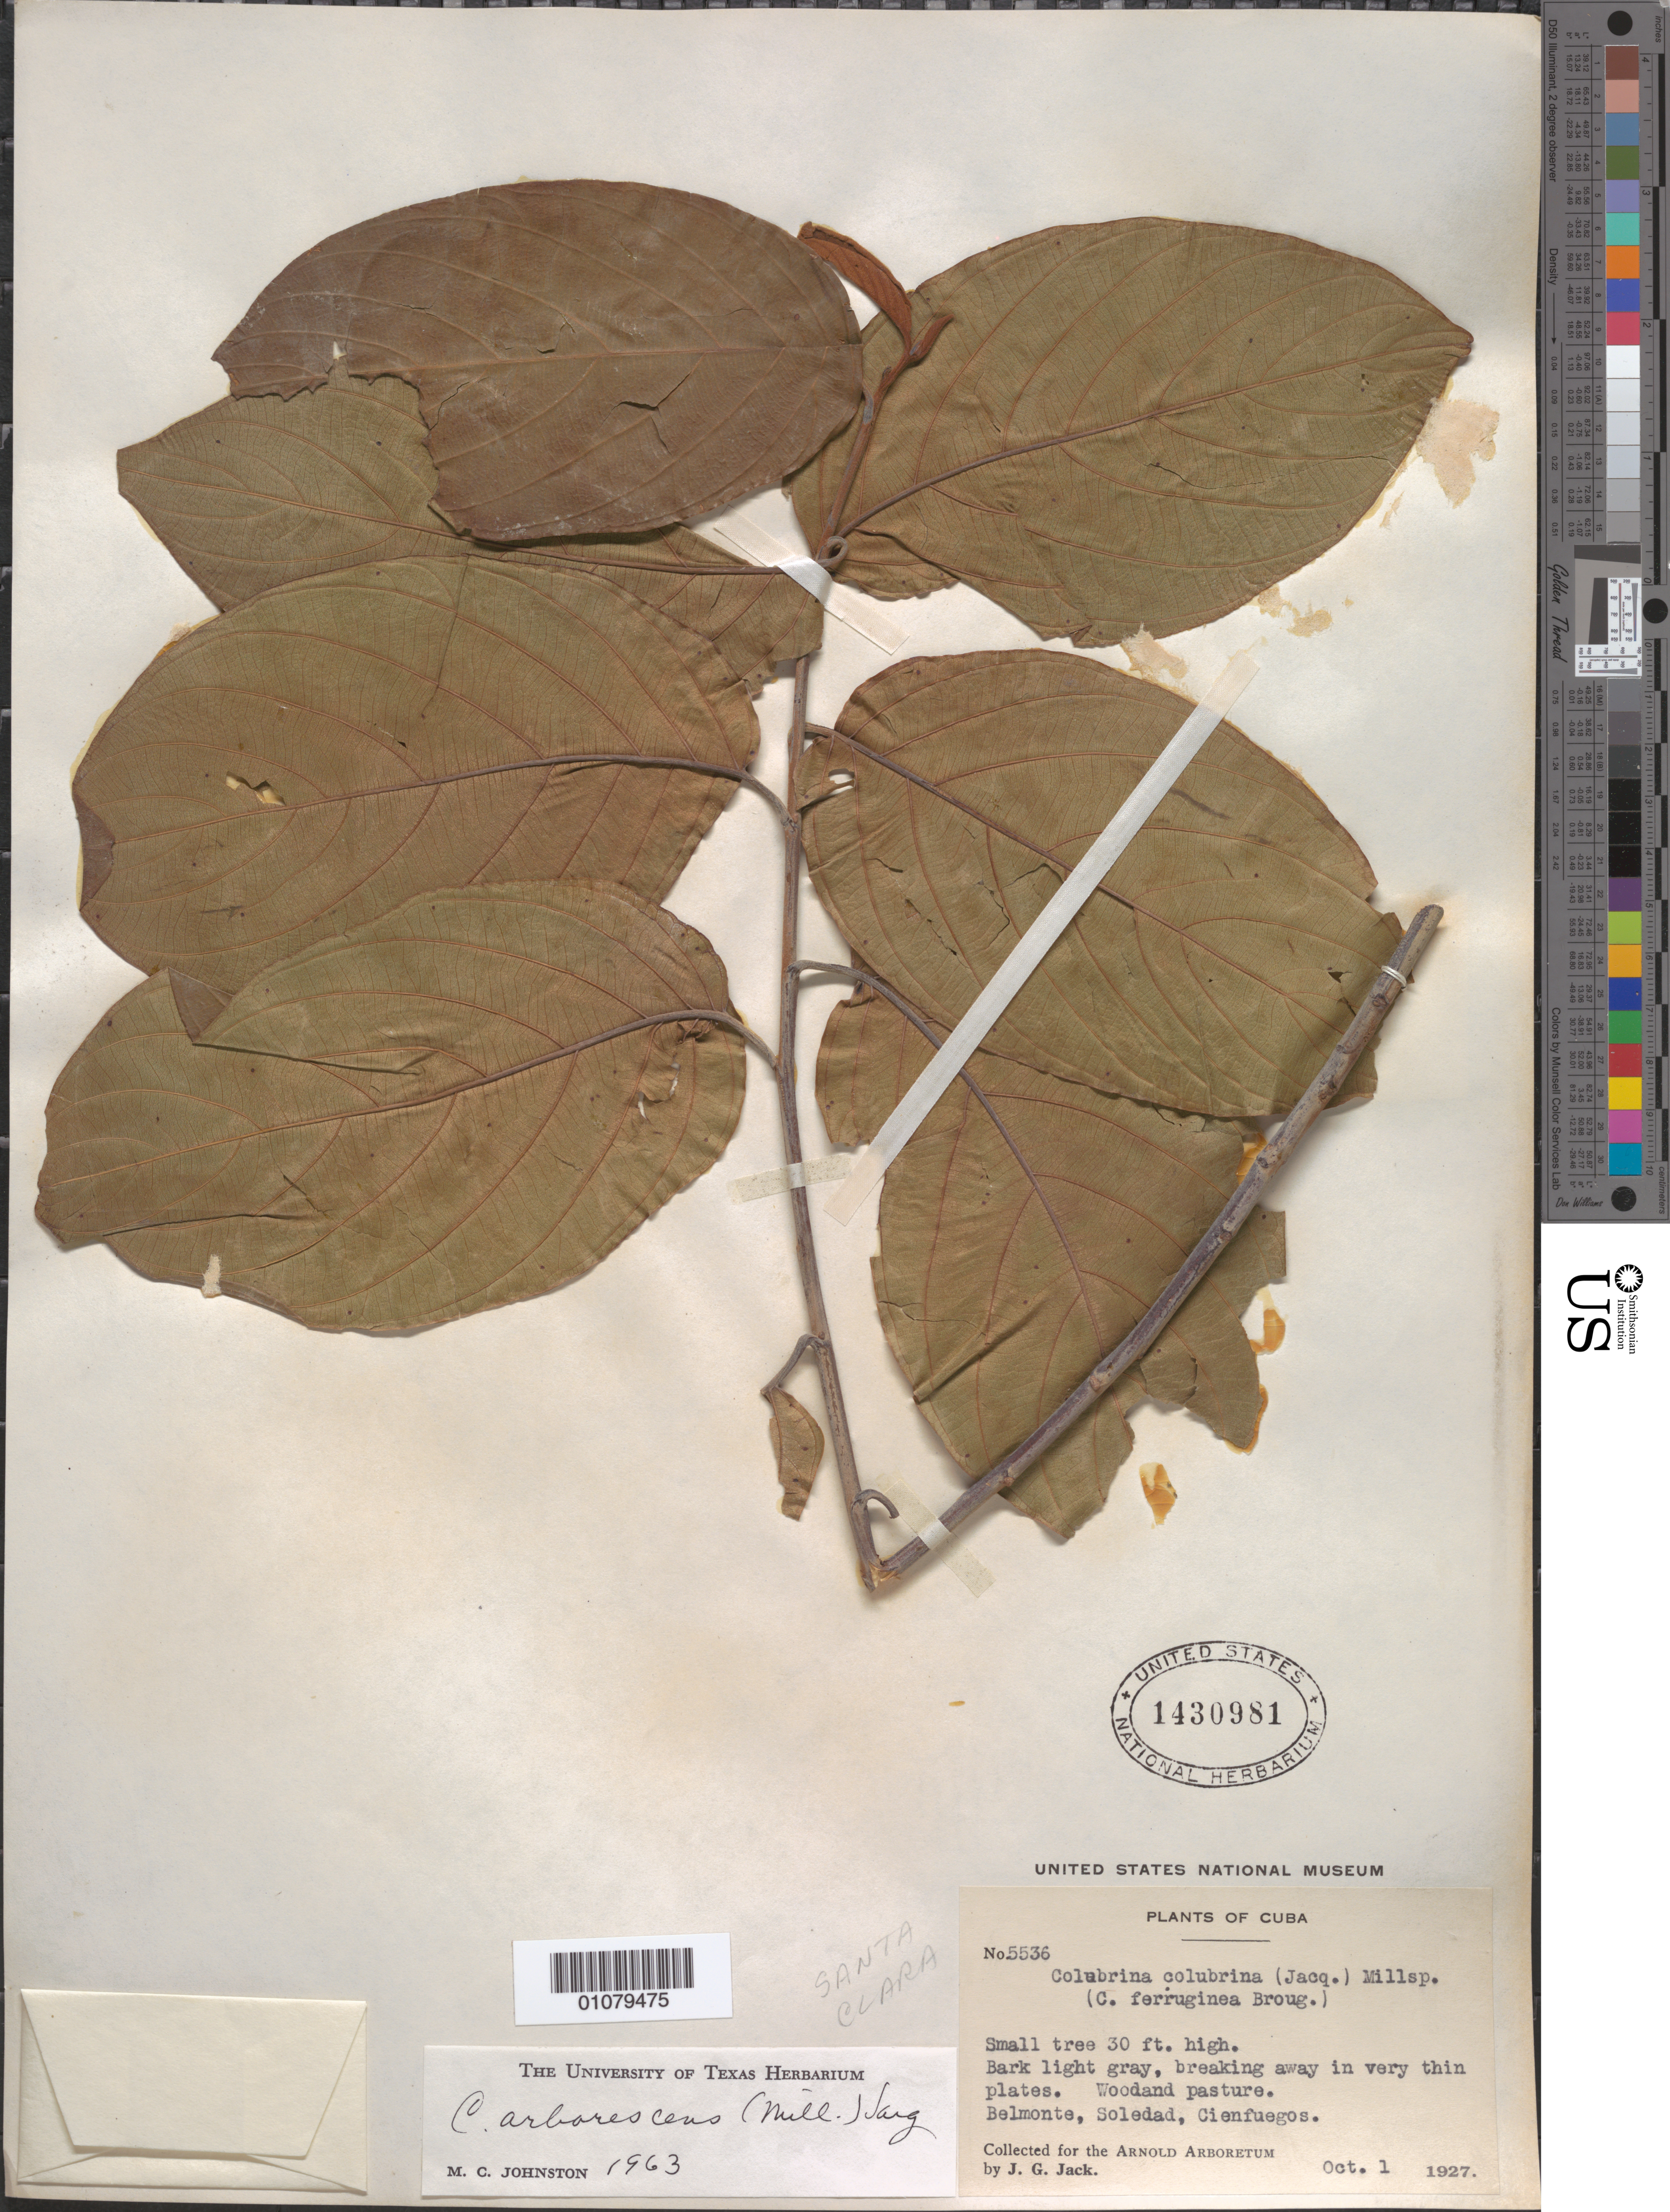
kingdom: Plantae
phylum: Tracheophyta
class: Magnoliopsida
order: Rosales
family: Rhamnaceae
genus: Colubrina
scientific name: Colubrina arborescens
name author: (Mill.) Sarg.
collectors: J. G. Jack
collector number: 5536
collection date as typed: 01 Oct 1927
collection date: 1927-10-01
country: Cuba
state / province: Cienfuegos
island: Cuba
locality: Belmonte, Soledad, Cienfuegos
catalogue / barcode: US 1430981